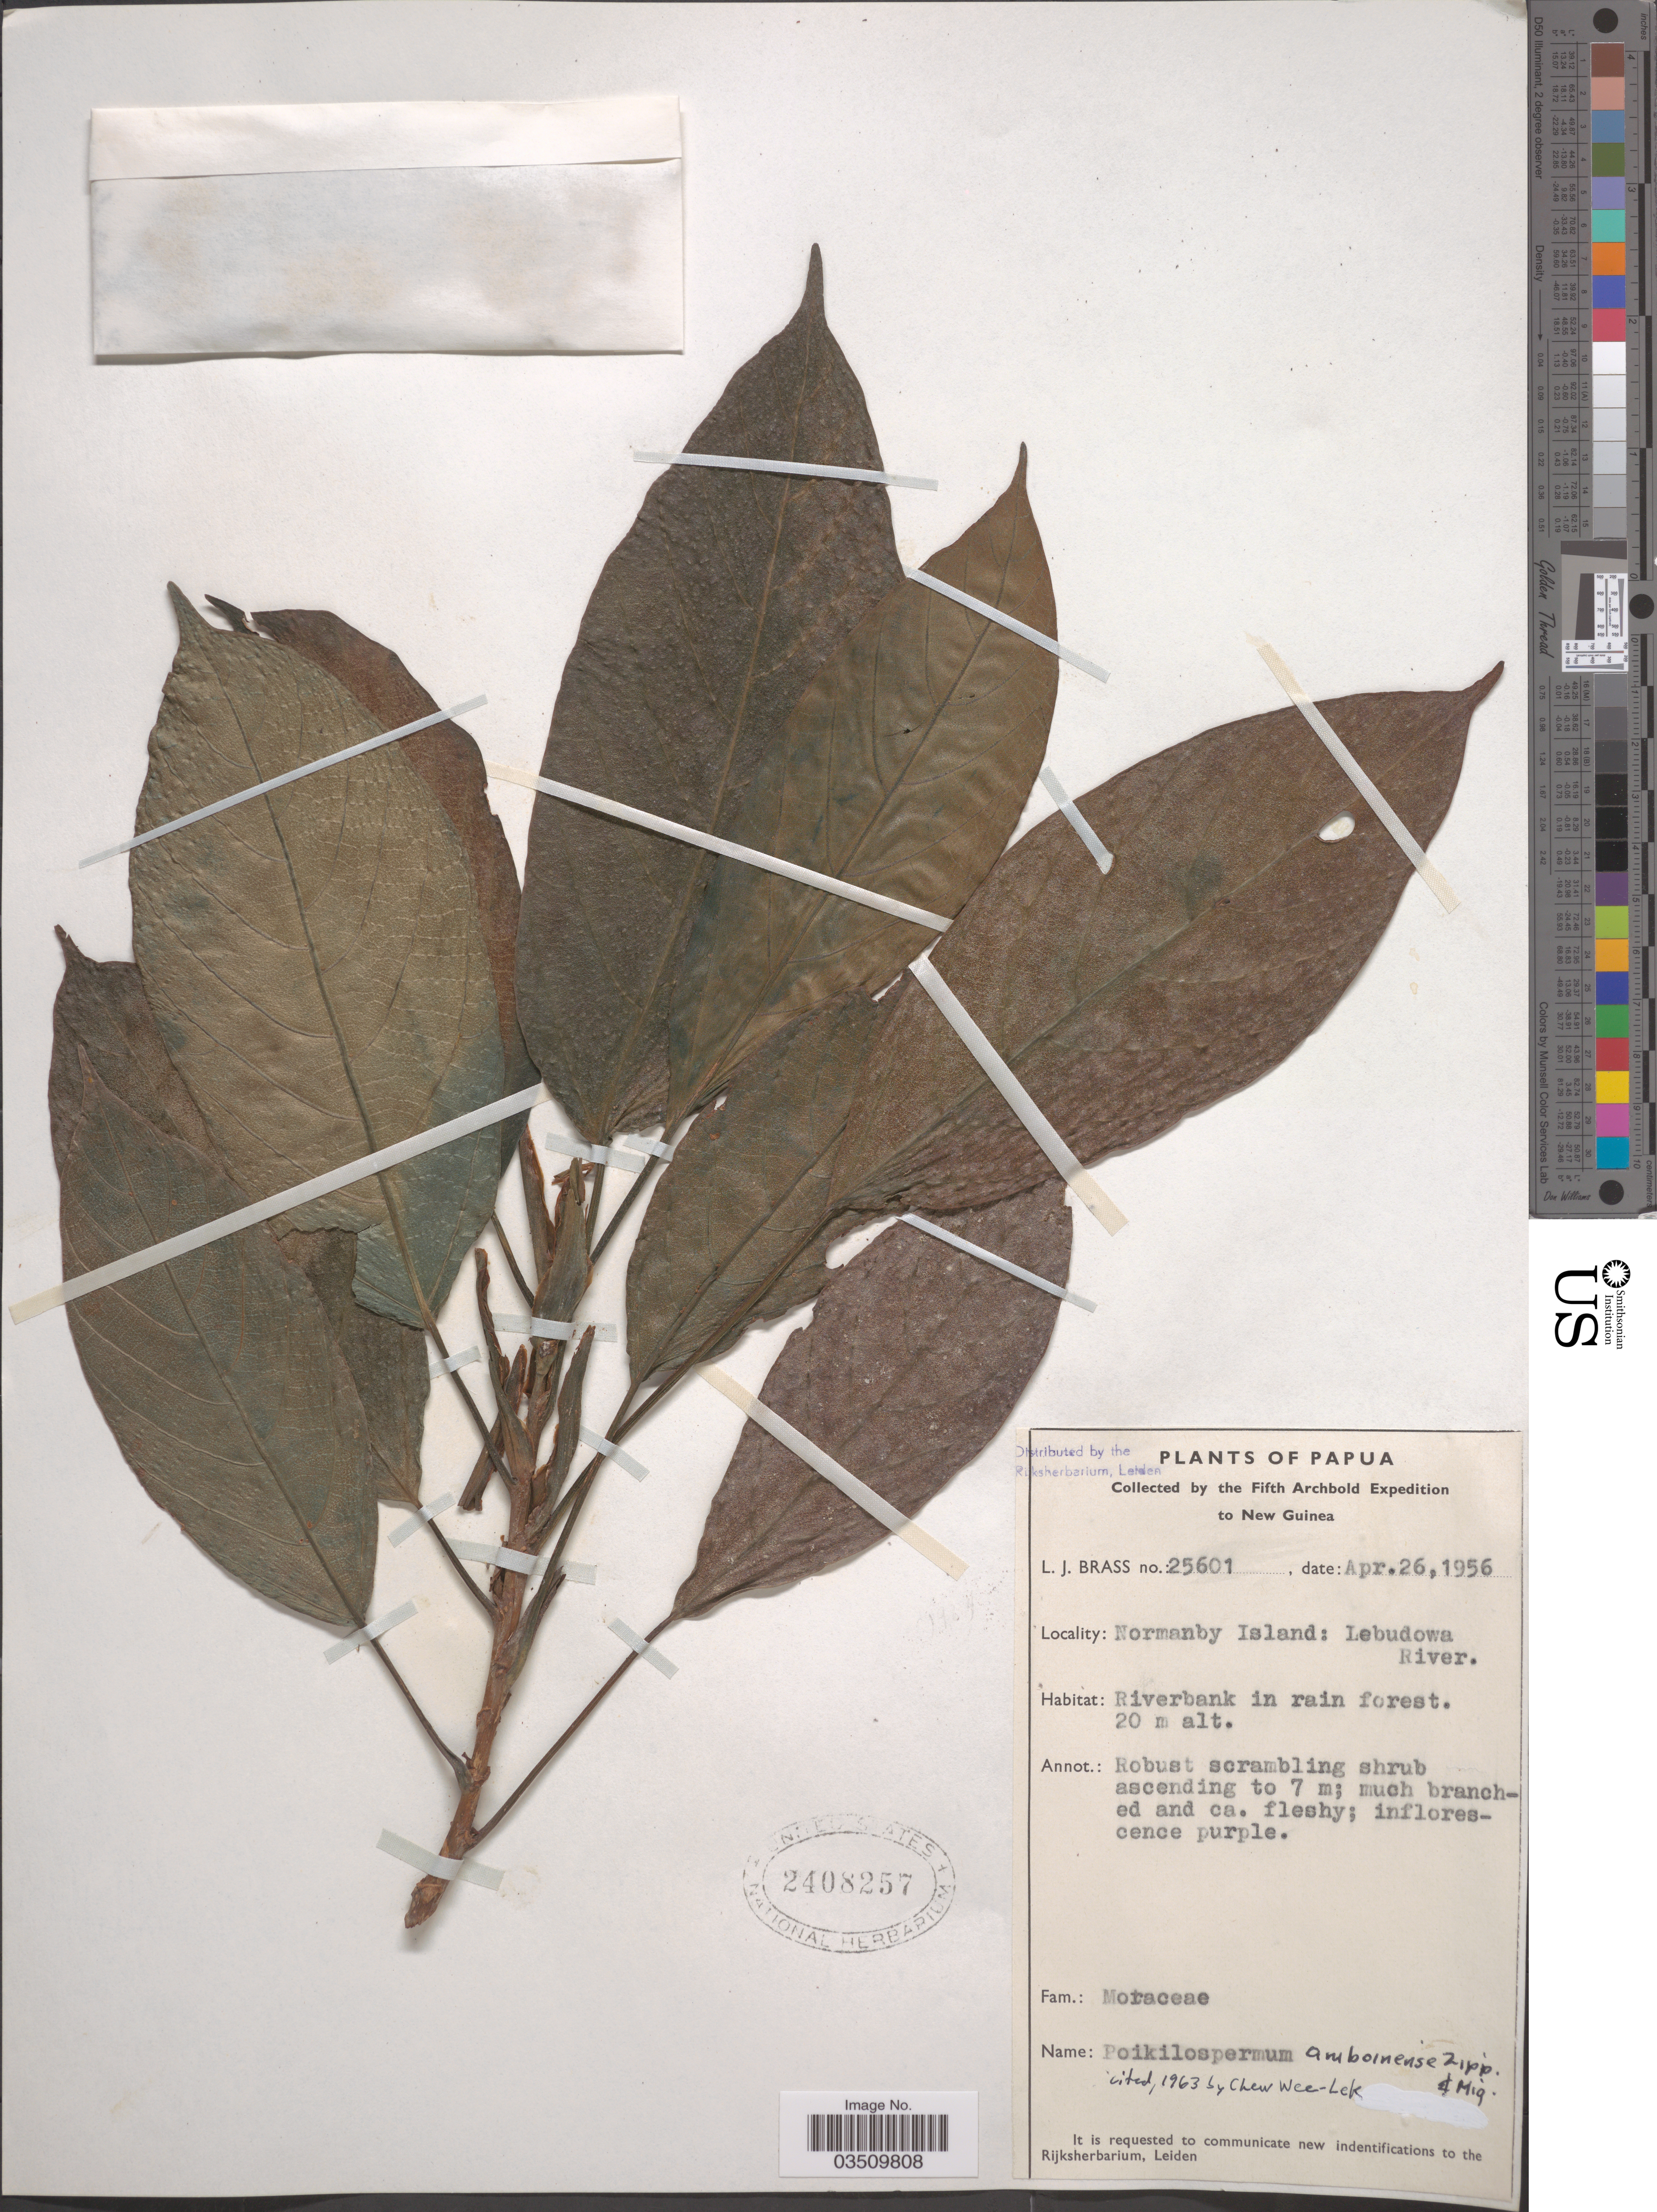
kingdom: Plantae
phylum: Tracheophyta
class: Magnoliopsida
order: Rosales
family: Urticaceae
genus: Poikilospermum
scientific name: Poikilospermum amboinense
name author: Zipp. & Miq.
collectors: L. J. Brass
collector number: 25601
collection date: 1956-04-26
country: Papua New Guinea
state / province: Milne Bay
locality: New Guinea. Normanby Island: Lebudowa River.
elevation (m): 20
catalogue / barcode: US 2408257